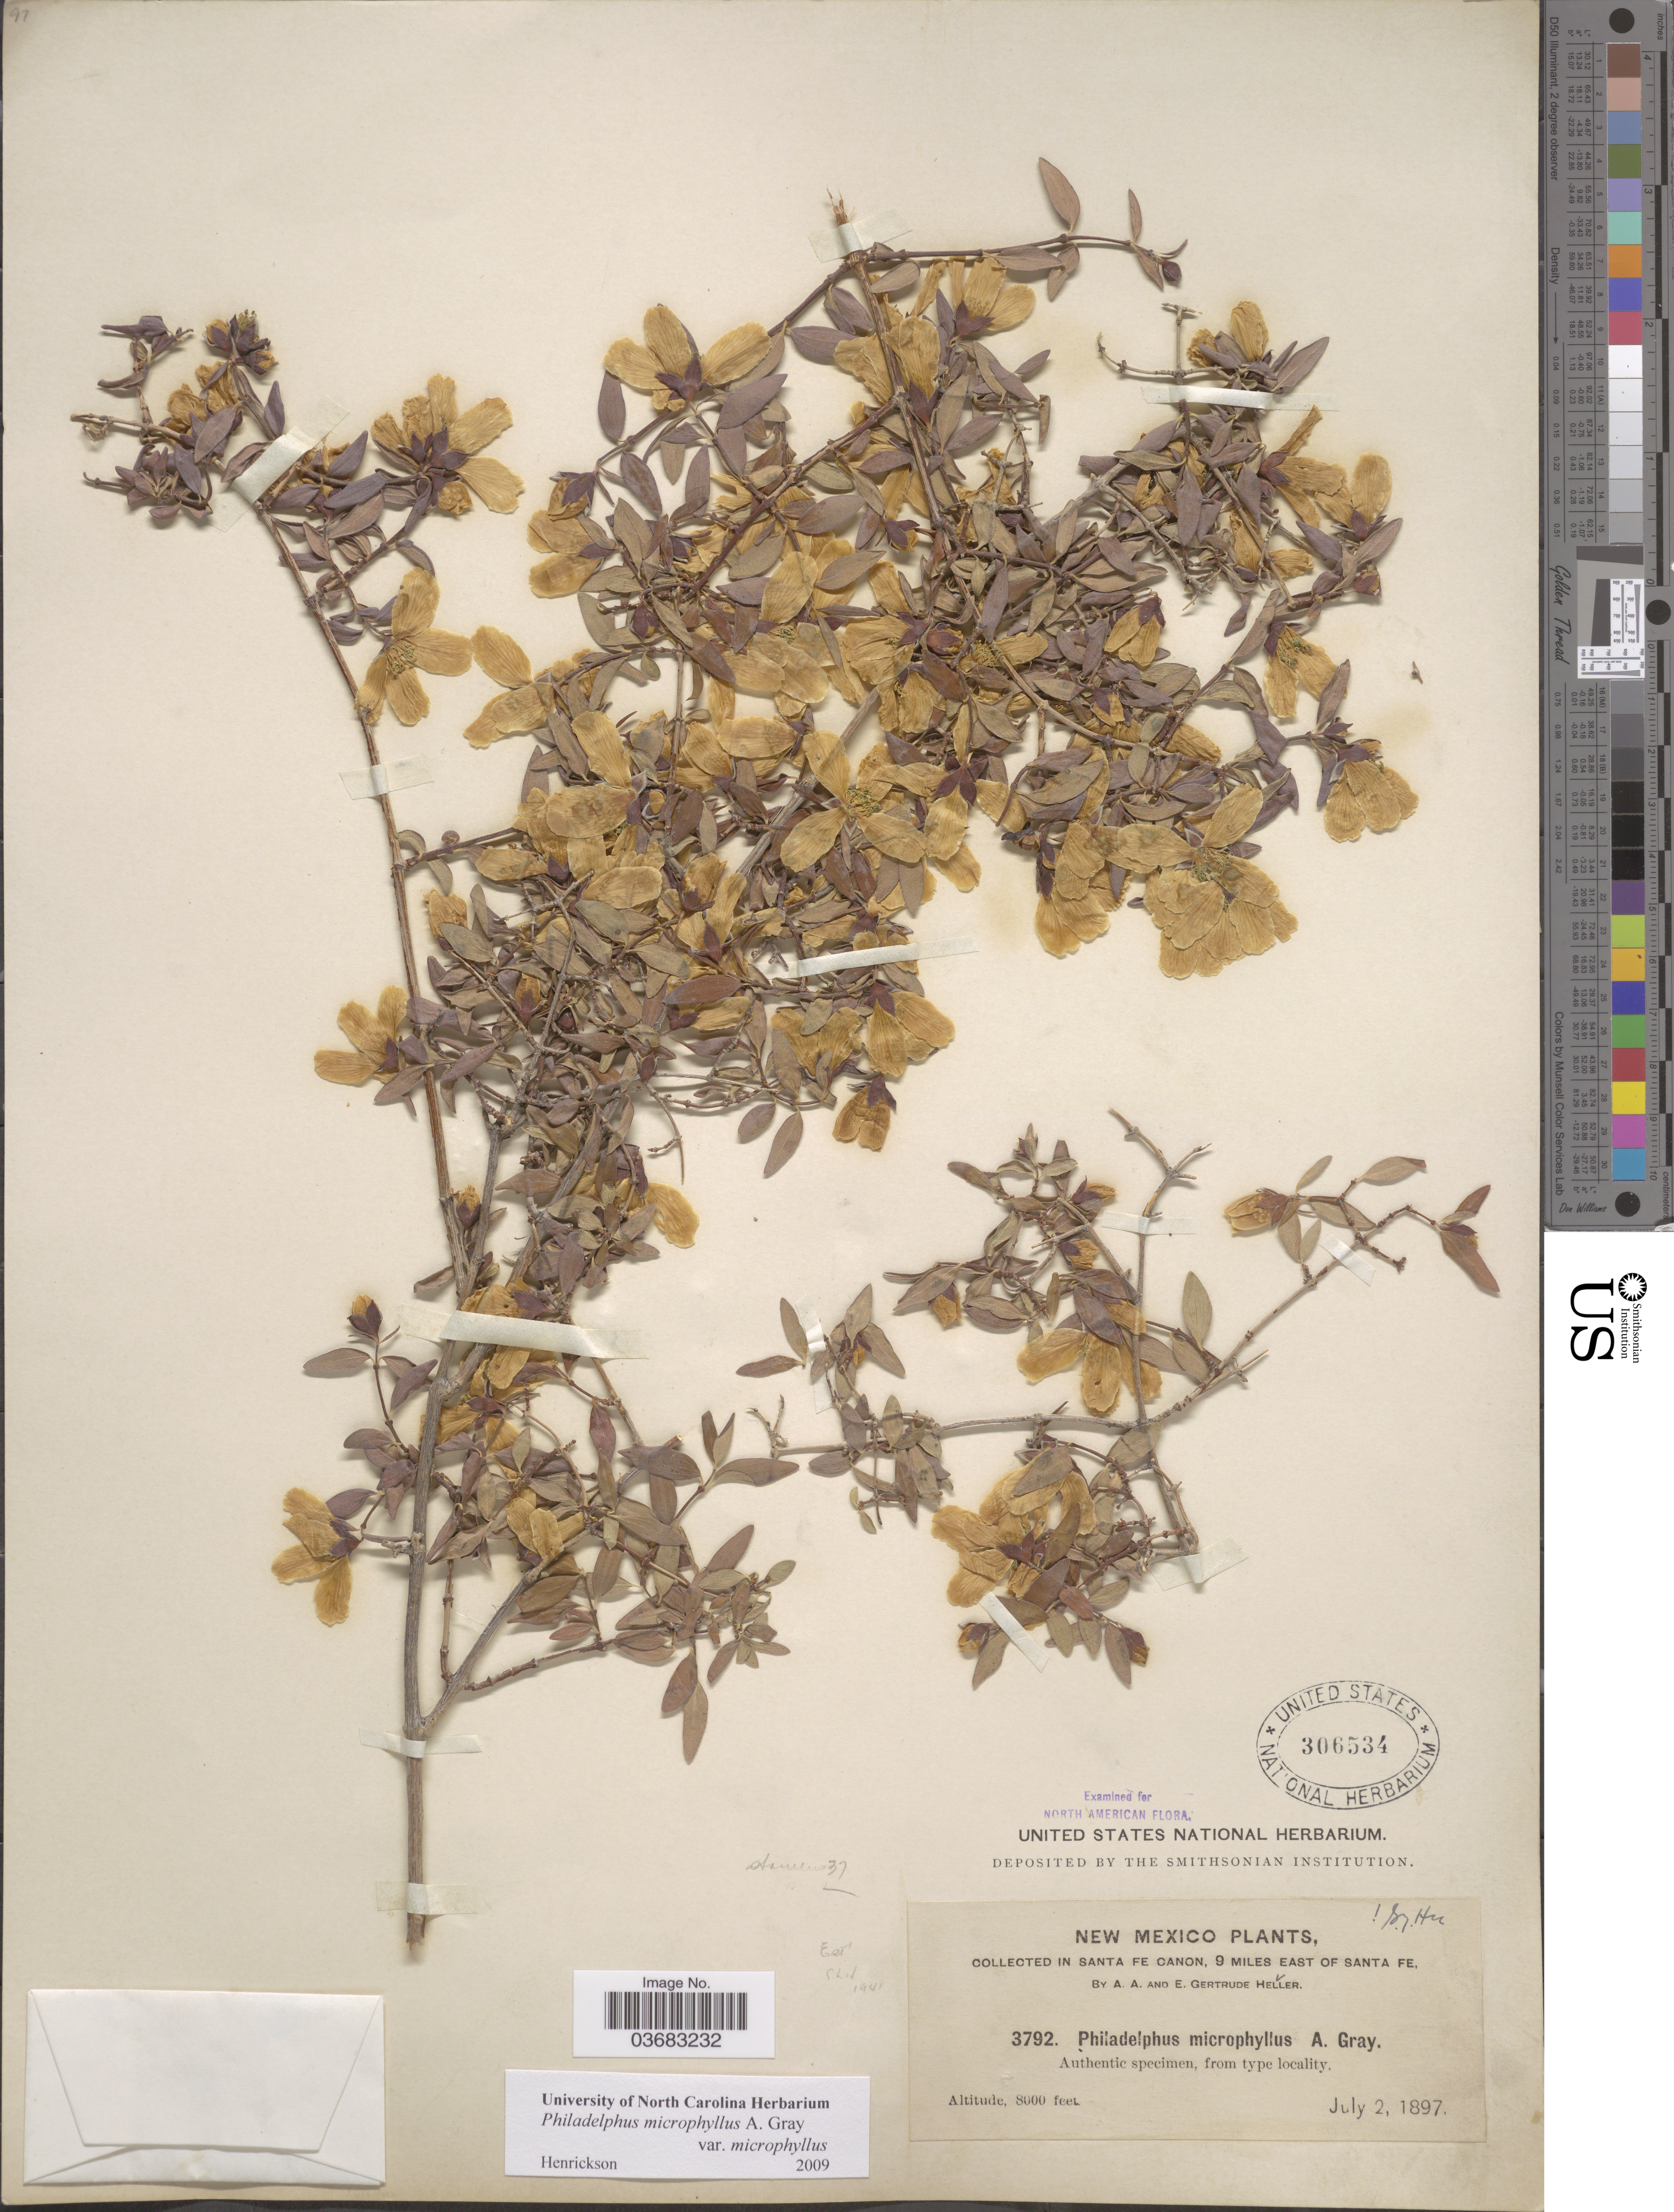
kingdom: Plantae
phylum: Tracheophyta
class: Magnoliopsida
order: Cornales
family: Hydrangeaceae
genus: Philadelphus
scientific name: Philadelphus microphyllus var. microphyllus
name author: A. Gray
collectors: A. A. Heller & E. G. Heller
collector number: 3792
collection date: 1897-07-02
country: United States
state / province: New Mexico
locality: In Santa Fe Canon, 9 miles east of Santa Fe.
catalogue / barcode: US 306534